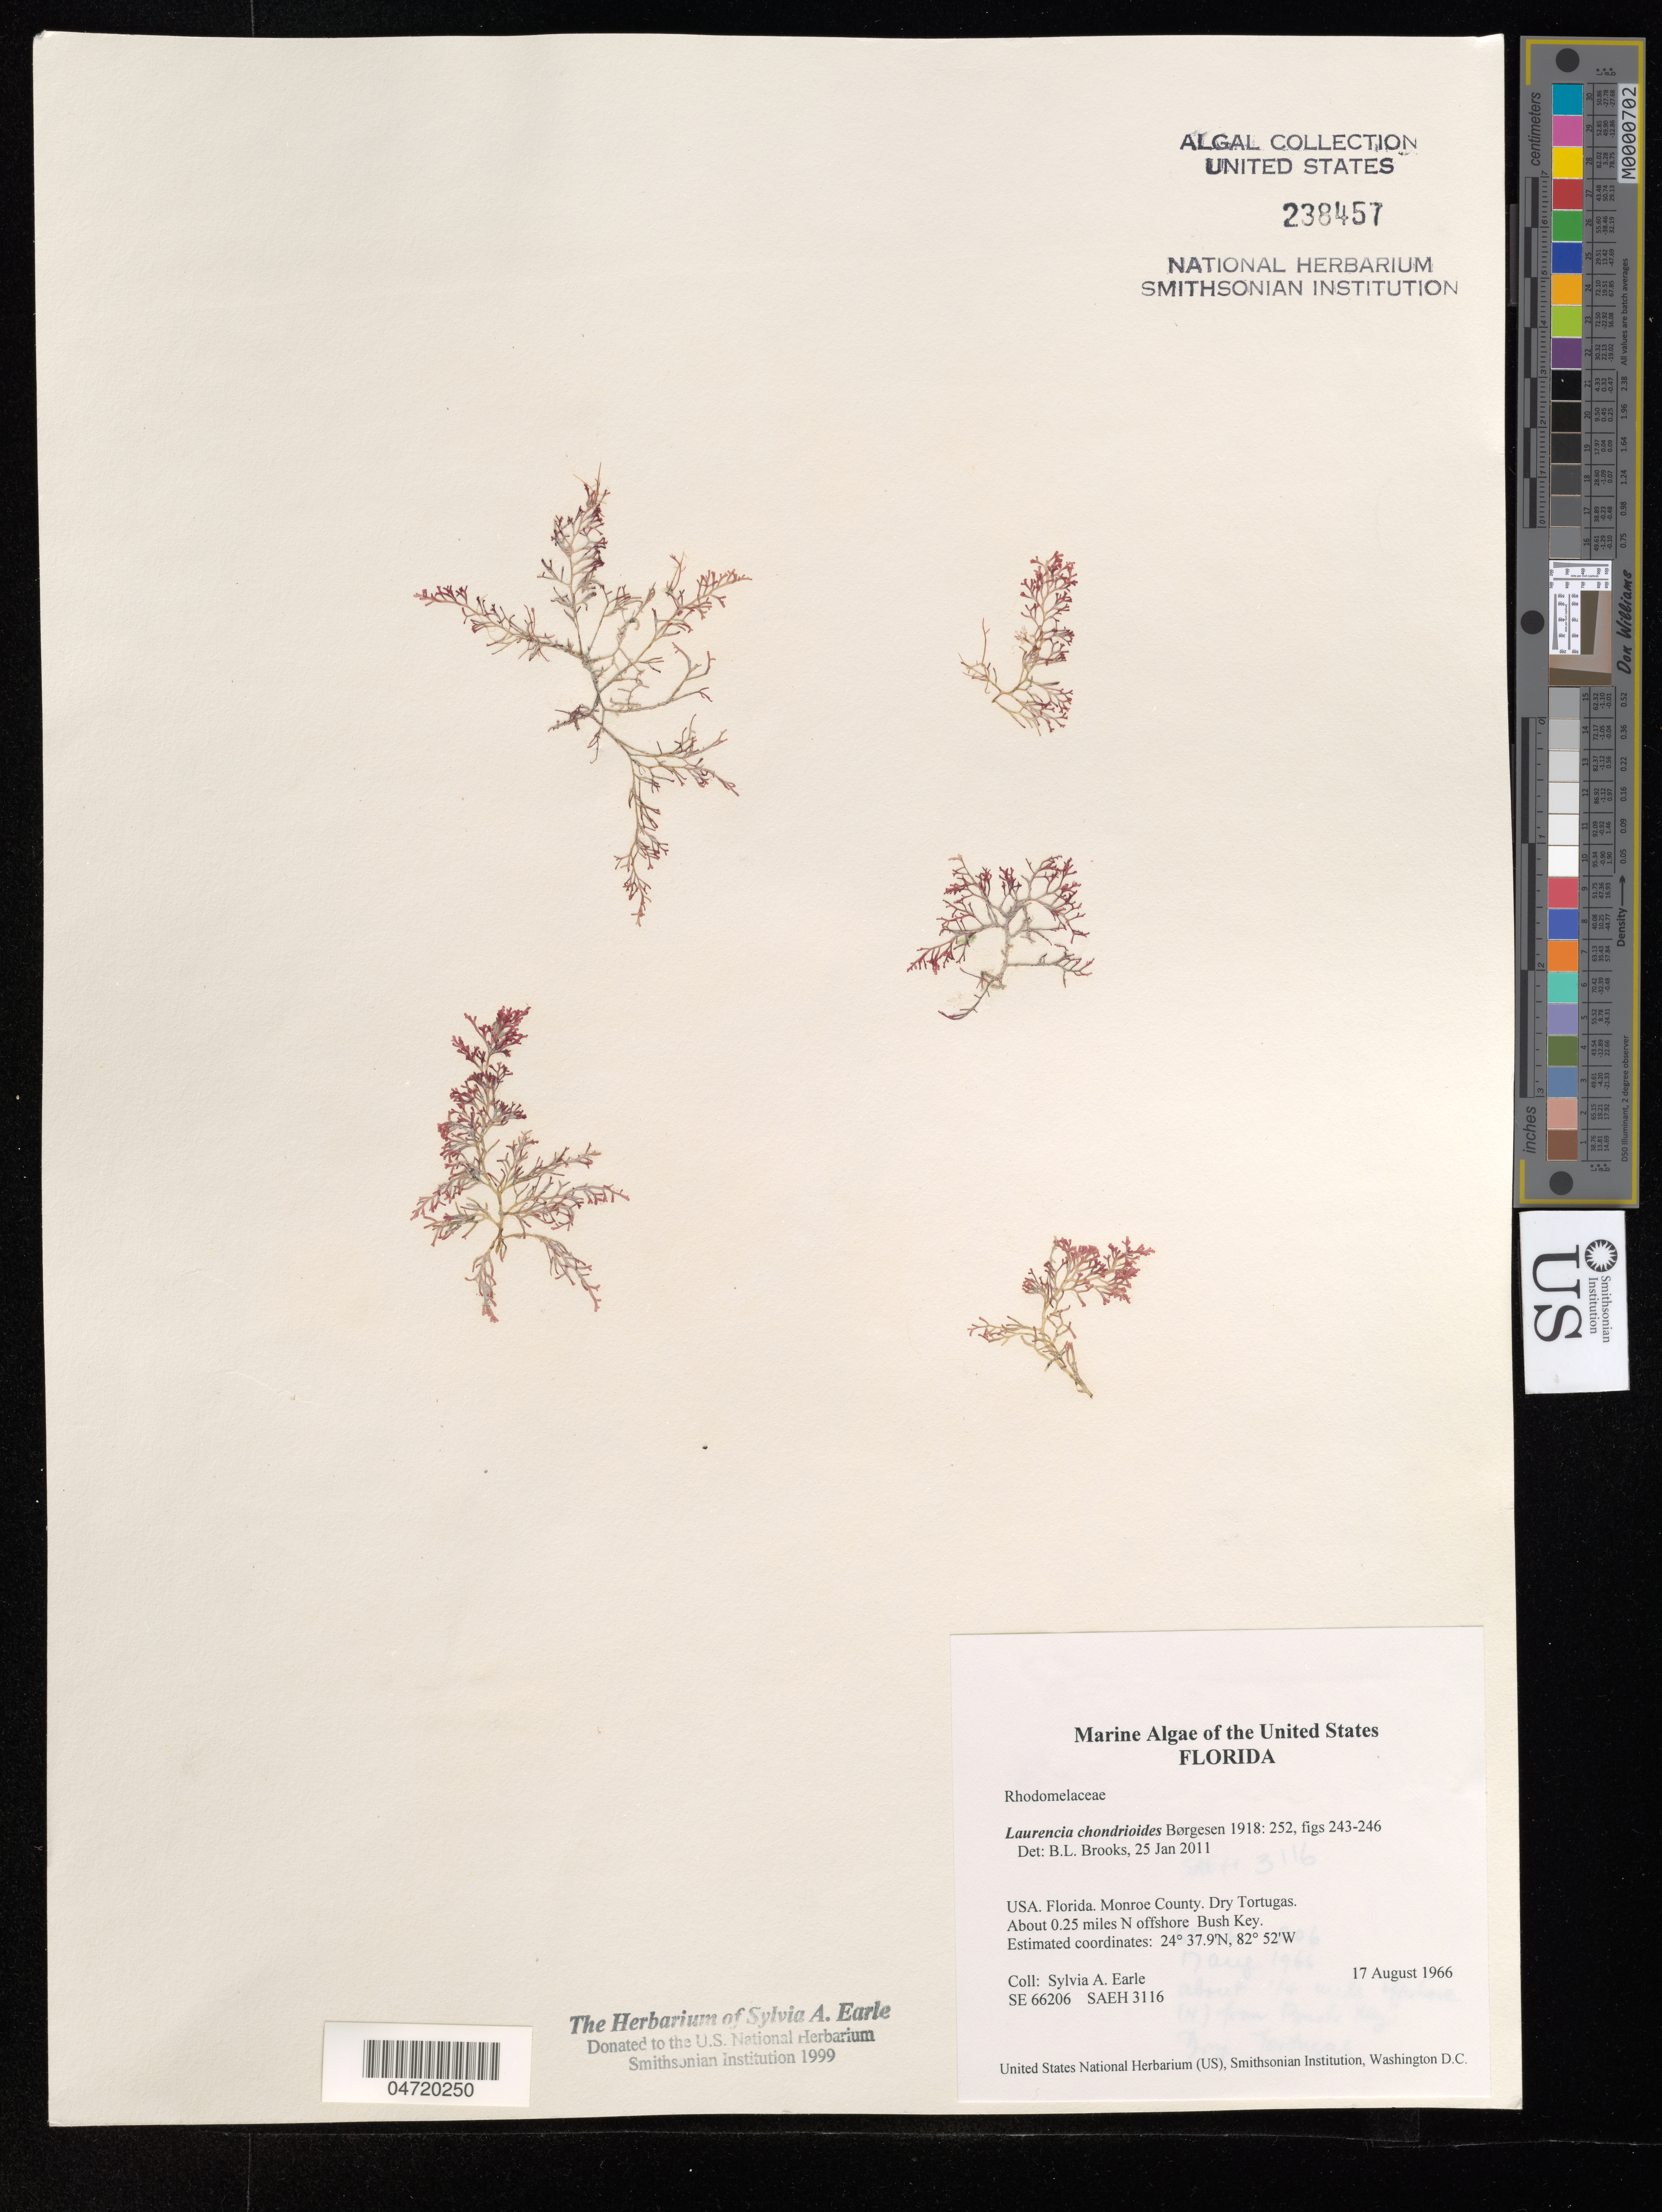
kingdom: Plantae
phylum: Rhodophyta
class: Florideophyceae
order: Ceramiales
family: Rhodomelaceae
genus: Laurencia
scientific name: Laurencia chondrioides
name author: Børgesen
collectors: S. A. Earle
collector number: SE66206/SAEH3116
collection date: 1966-08-17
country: United States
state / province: Florida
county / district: Monroe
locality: Monroe County. Dry Tortugas. About 0.25 miles N offshore Bush Key.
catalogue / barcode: US 238457